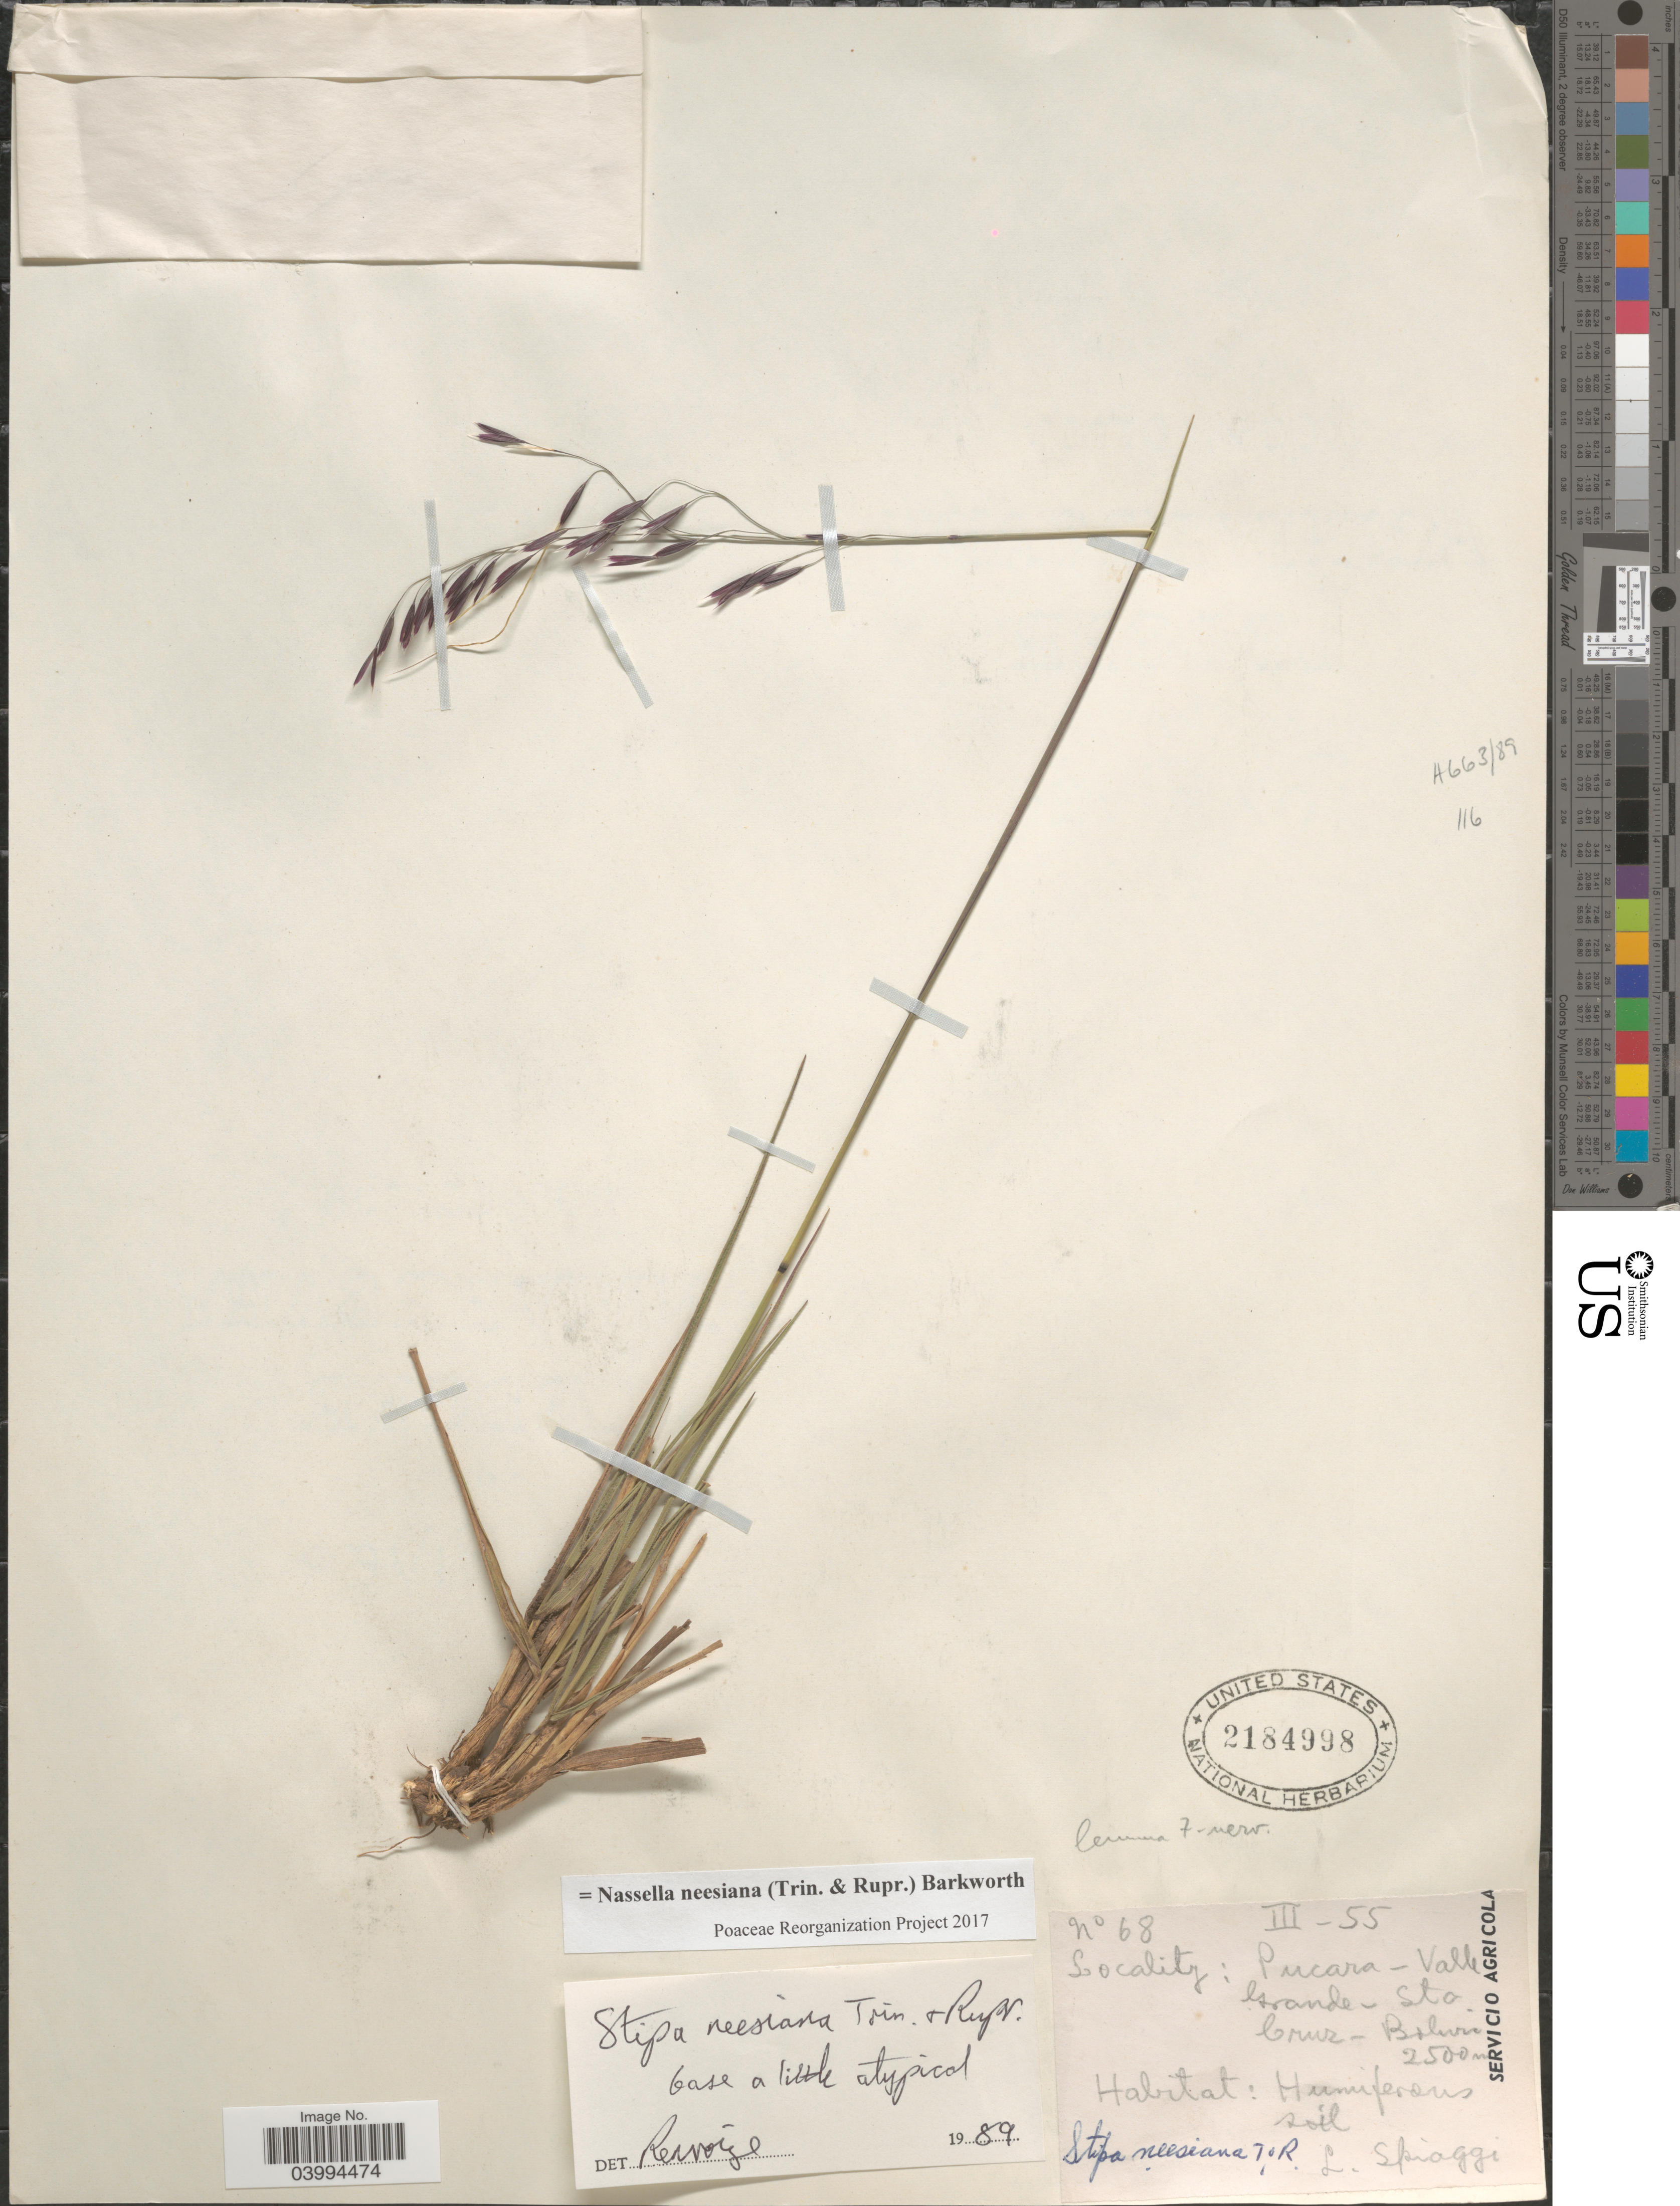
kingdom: Plantae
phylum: Tracheophyta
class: Liliopsida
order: Poales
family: Poaceae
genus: Nassella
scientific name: Nassella neesiana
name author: (Trin. & Rupr.) Barkworth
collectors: L. Spiaggi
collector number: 68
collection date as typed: Transcribed d/m/y: /3/55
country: Bolivia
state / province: Santa Cruz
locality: Pucara- Valle Grande.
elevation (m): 2500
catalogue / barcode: US 2184998